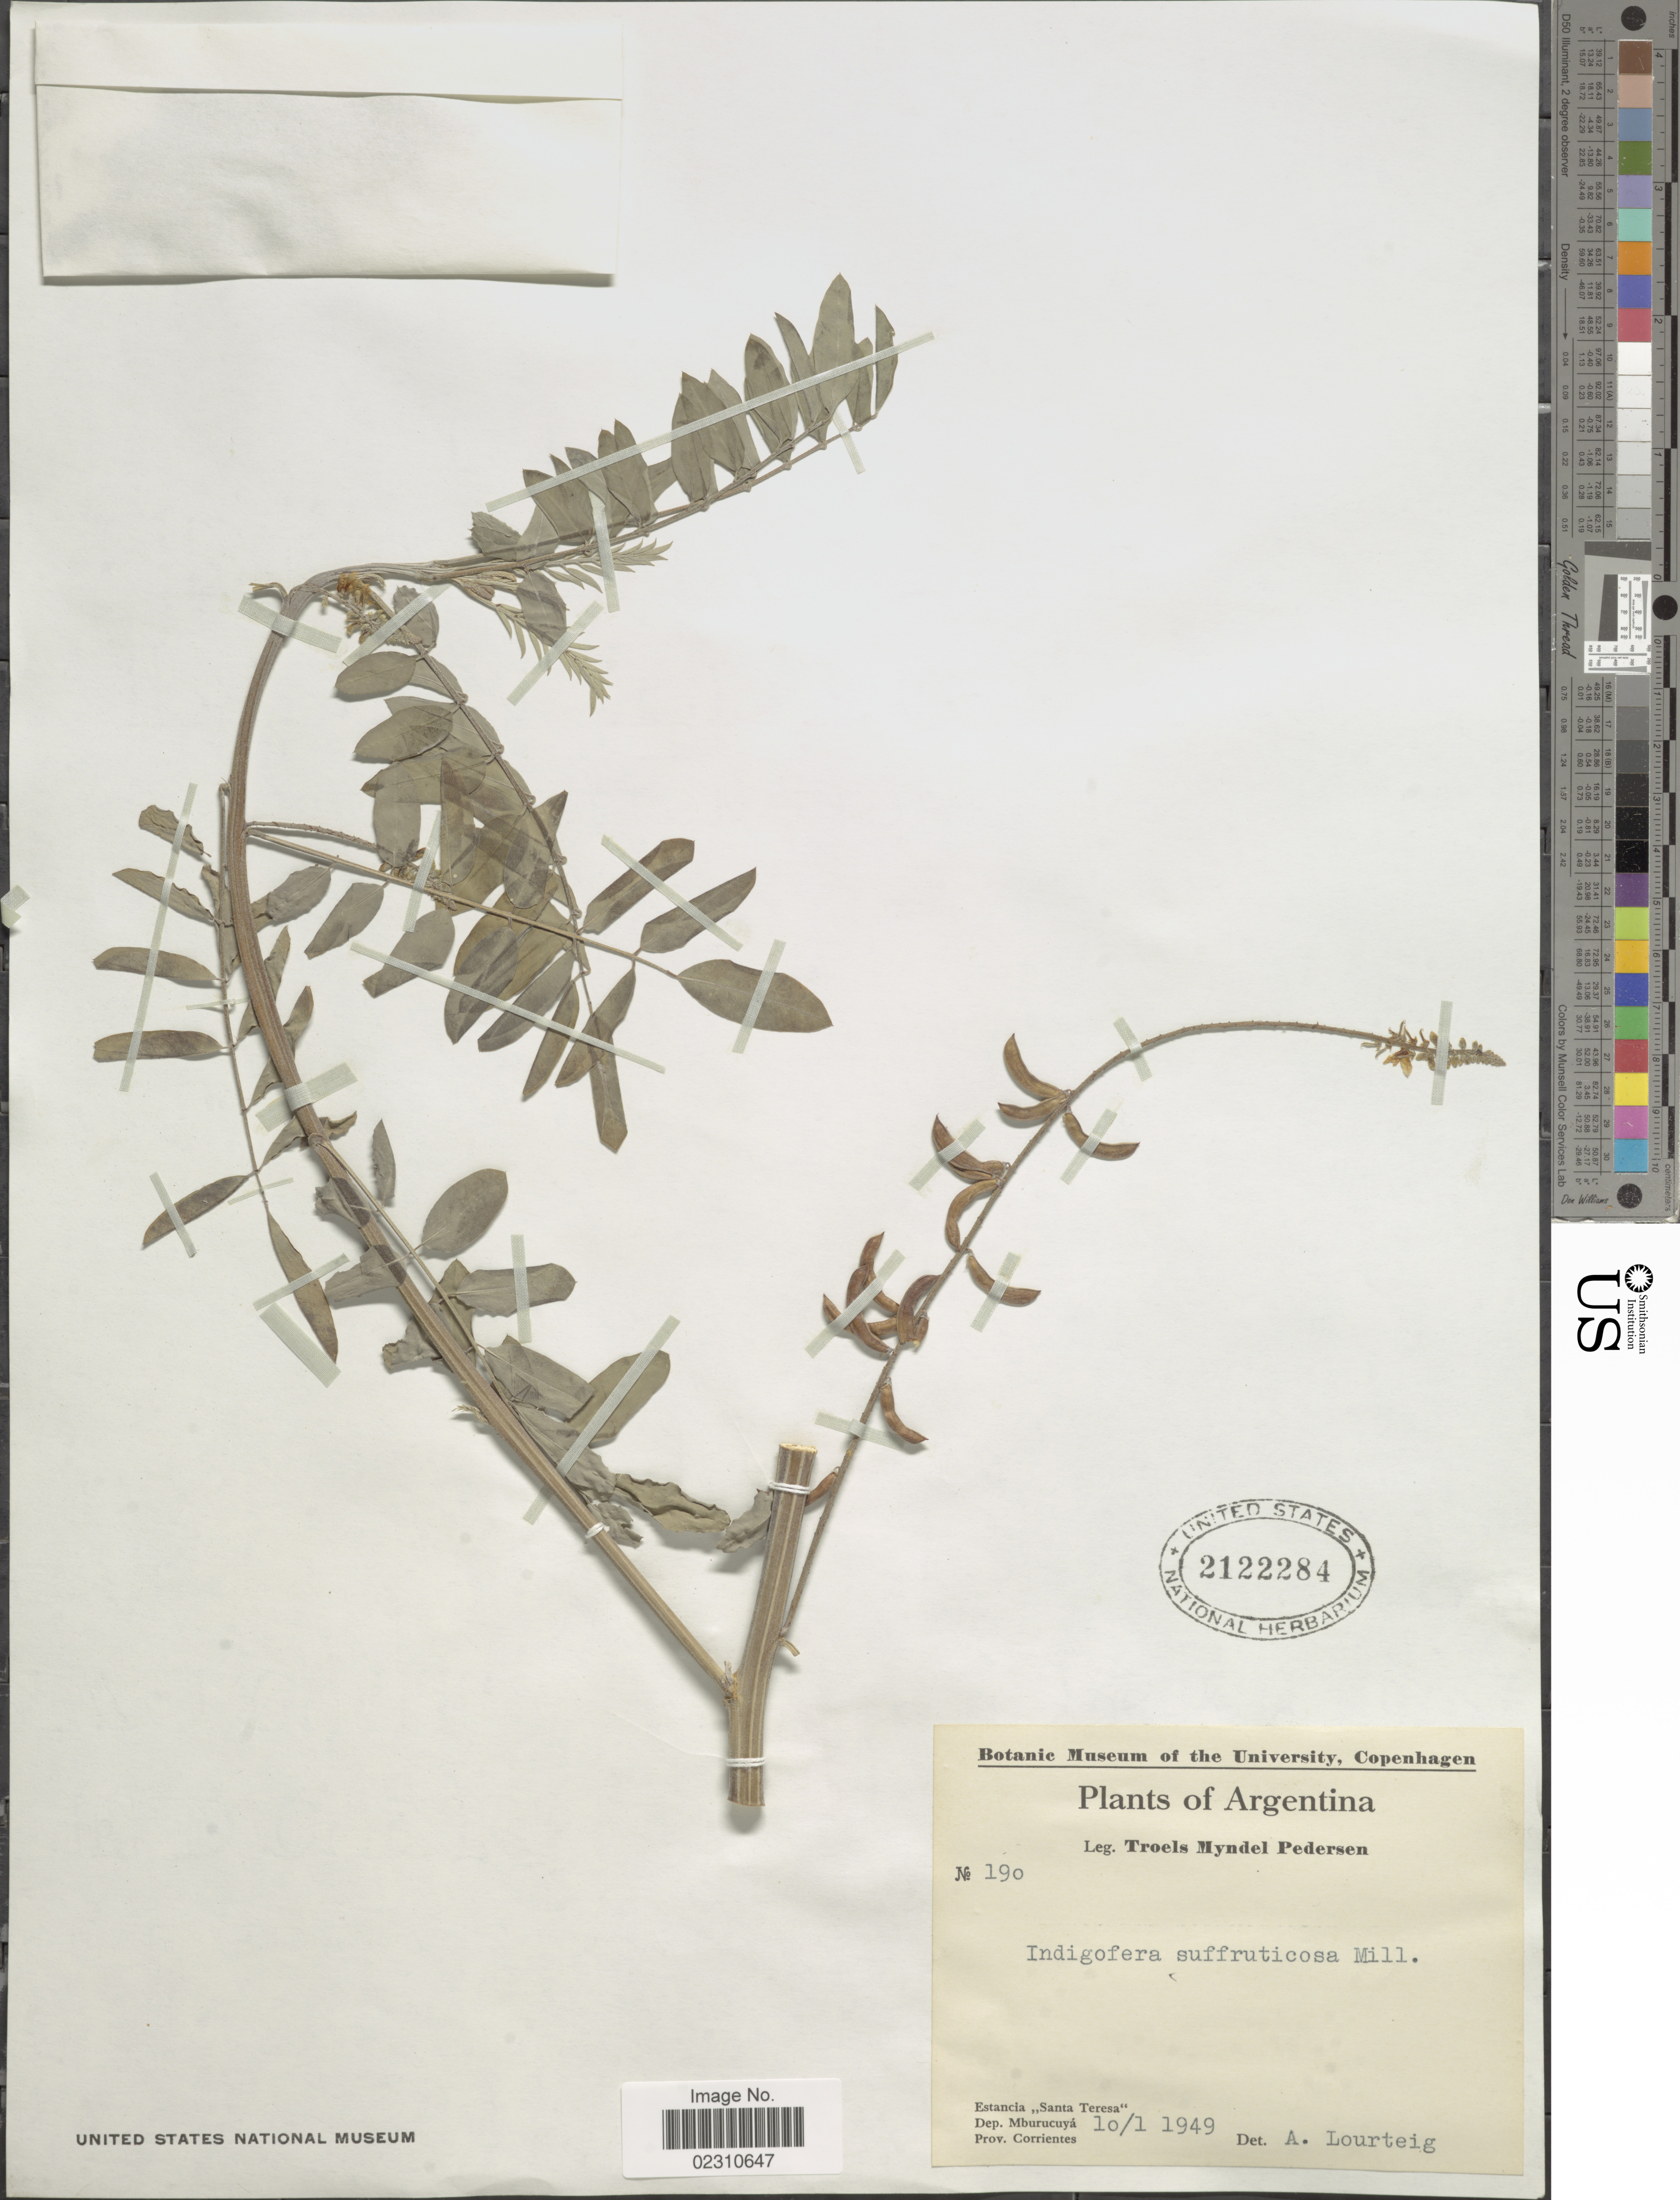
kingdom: Plantae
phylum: Tracheophyta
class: Magnoliopsida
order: Fabales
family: Fabaceae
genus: Indigofera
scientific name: Indigofera suffruticosa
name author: Mill.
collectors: T. Pederson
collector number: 190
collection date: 1949-01-10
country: Argentina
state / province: Corrientes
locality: Estancia Santa Teresa, Dep. Mburucuya, Prov. corrientes.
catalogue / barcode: US 2122284